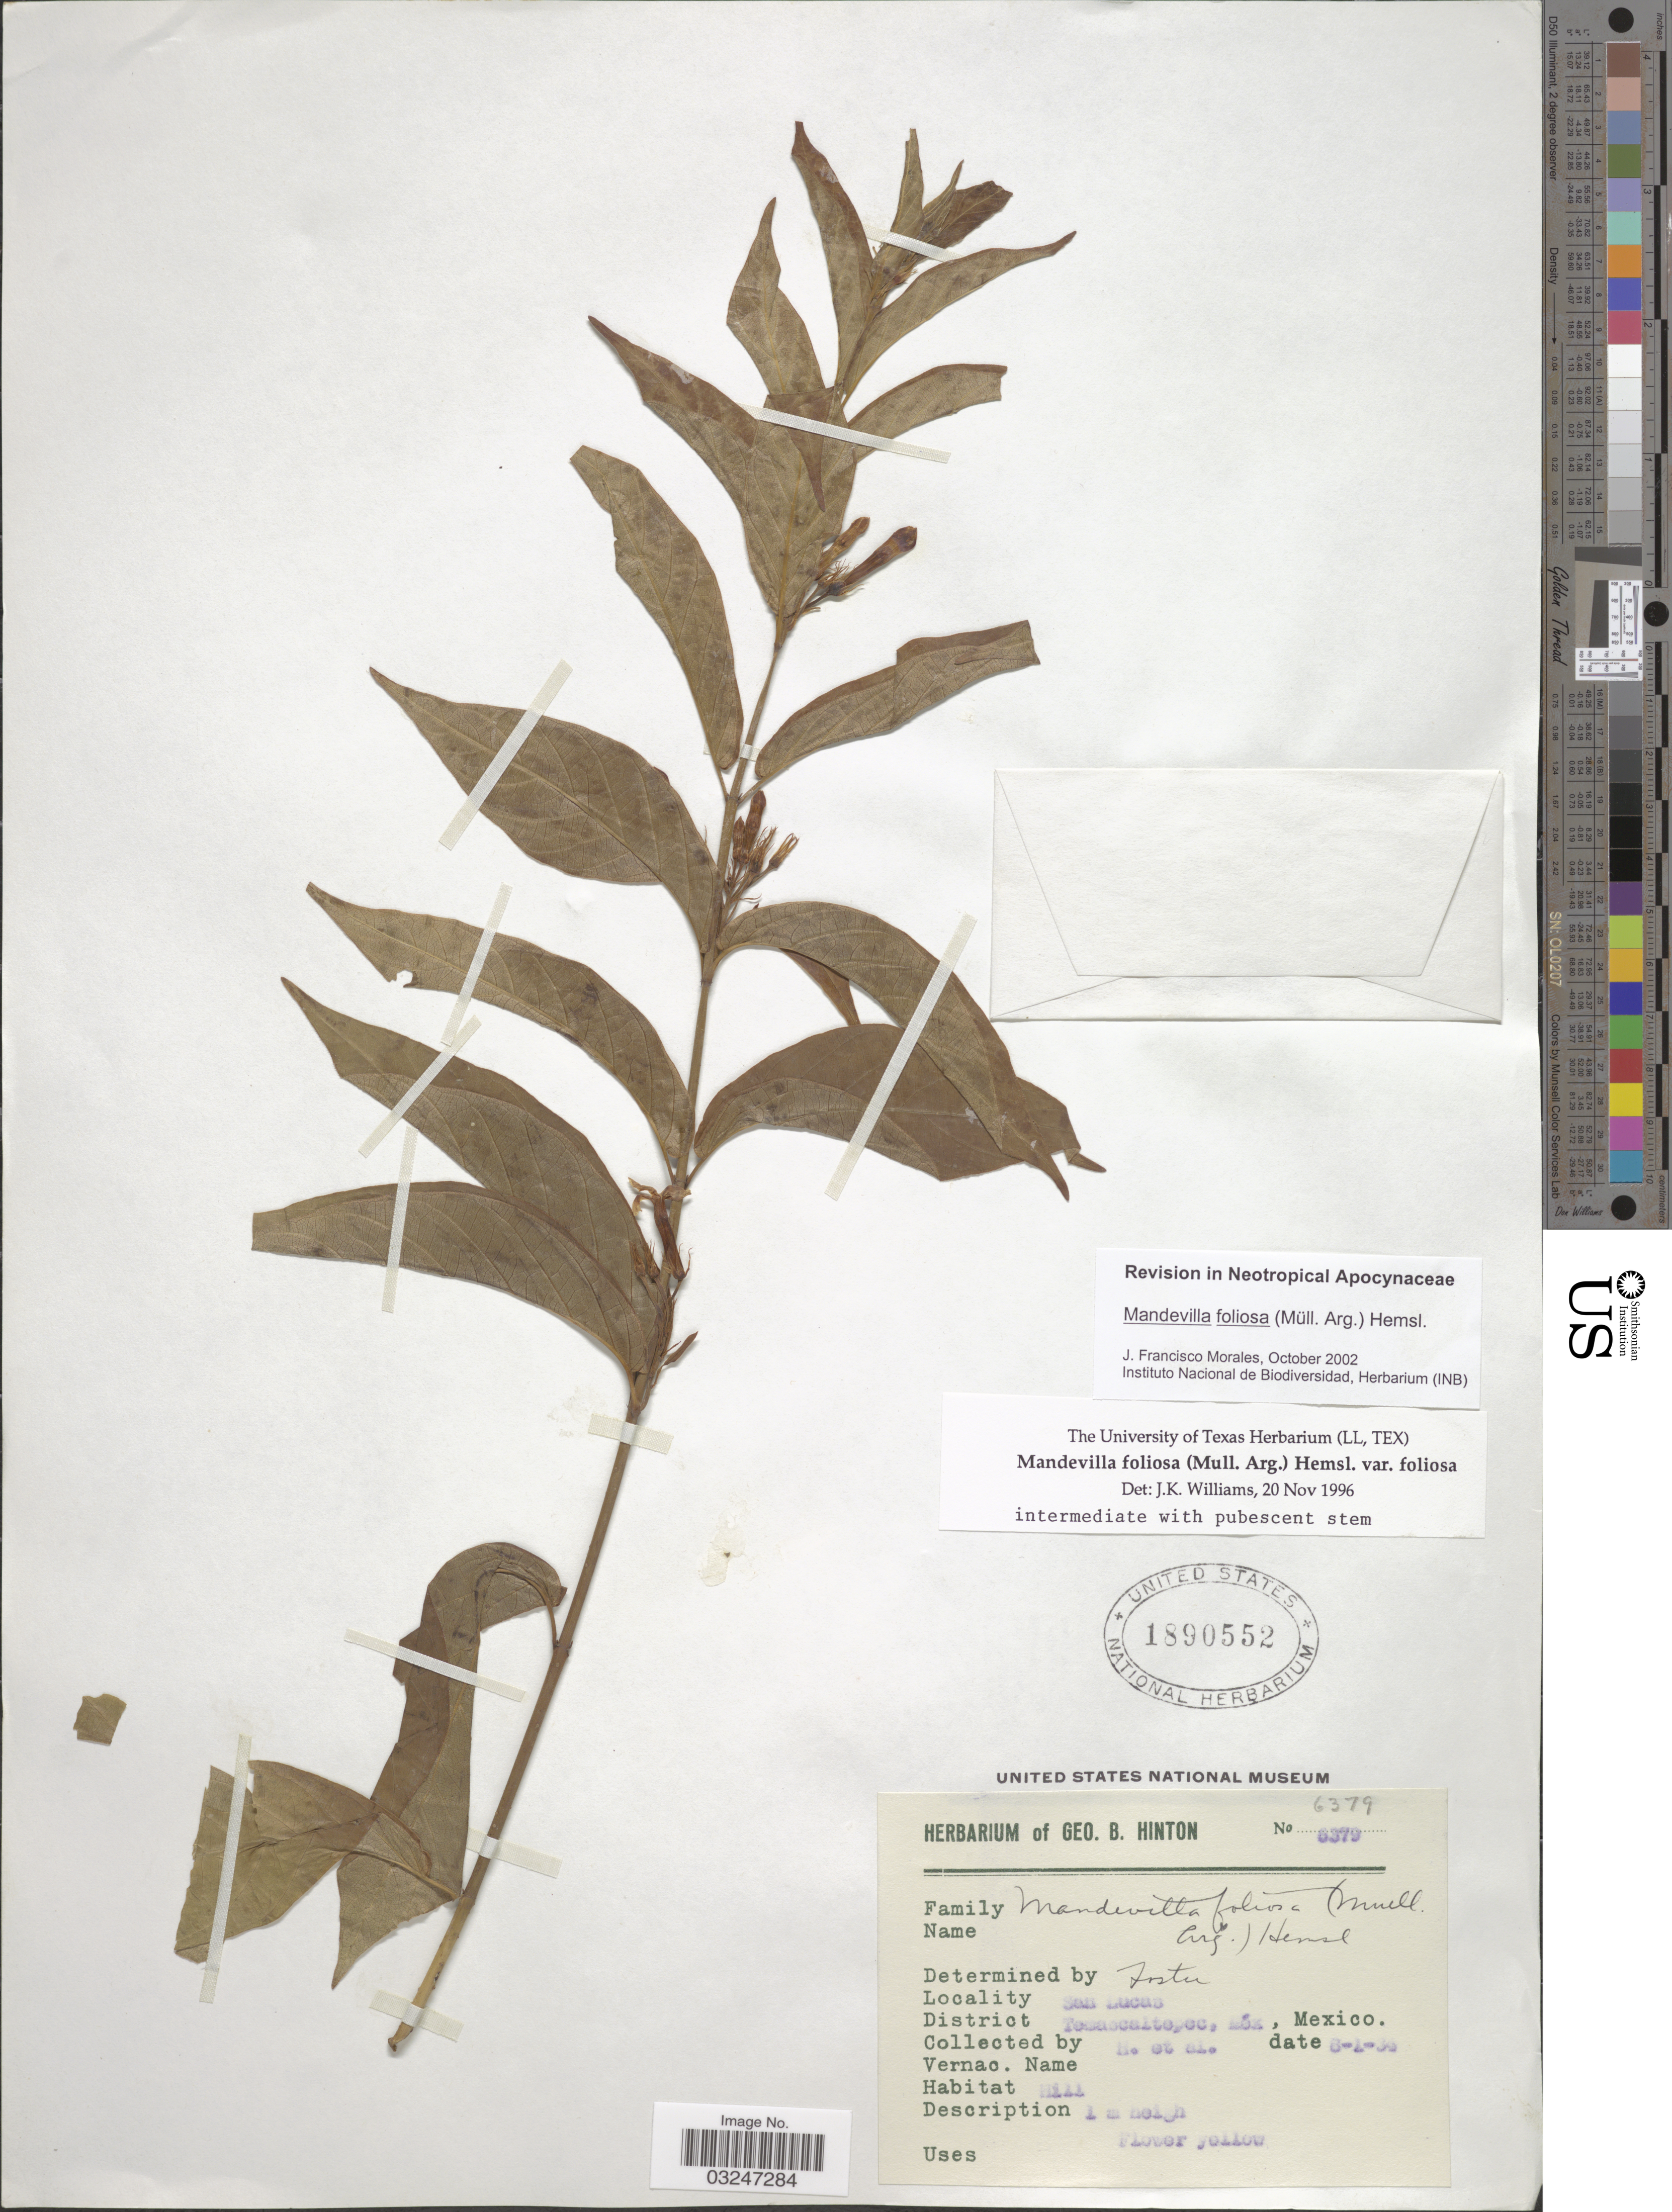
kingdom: Plantae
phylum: Tracheophyta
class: Magnoliopsida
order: Gentianales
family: Apocynaceae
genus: Mandevilla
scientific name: Mandevilla foliosa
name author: (Müll. Arg.) Hemsl.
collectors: G. B. Hinton & et al.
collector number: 6379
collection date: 1934-01-06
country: Mexico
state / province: México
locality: San Lucas. District Temascaltepec, Méx.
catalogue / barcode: US 1890552